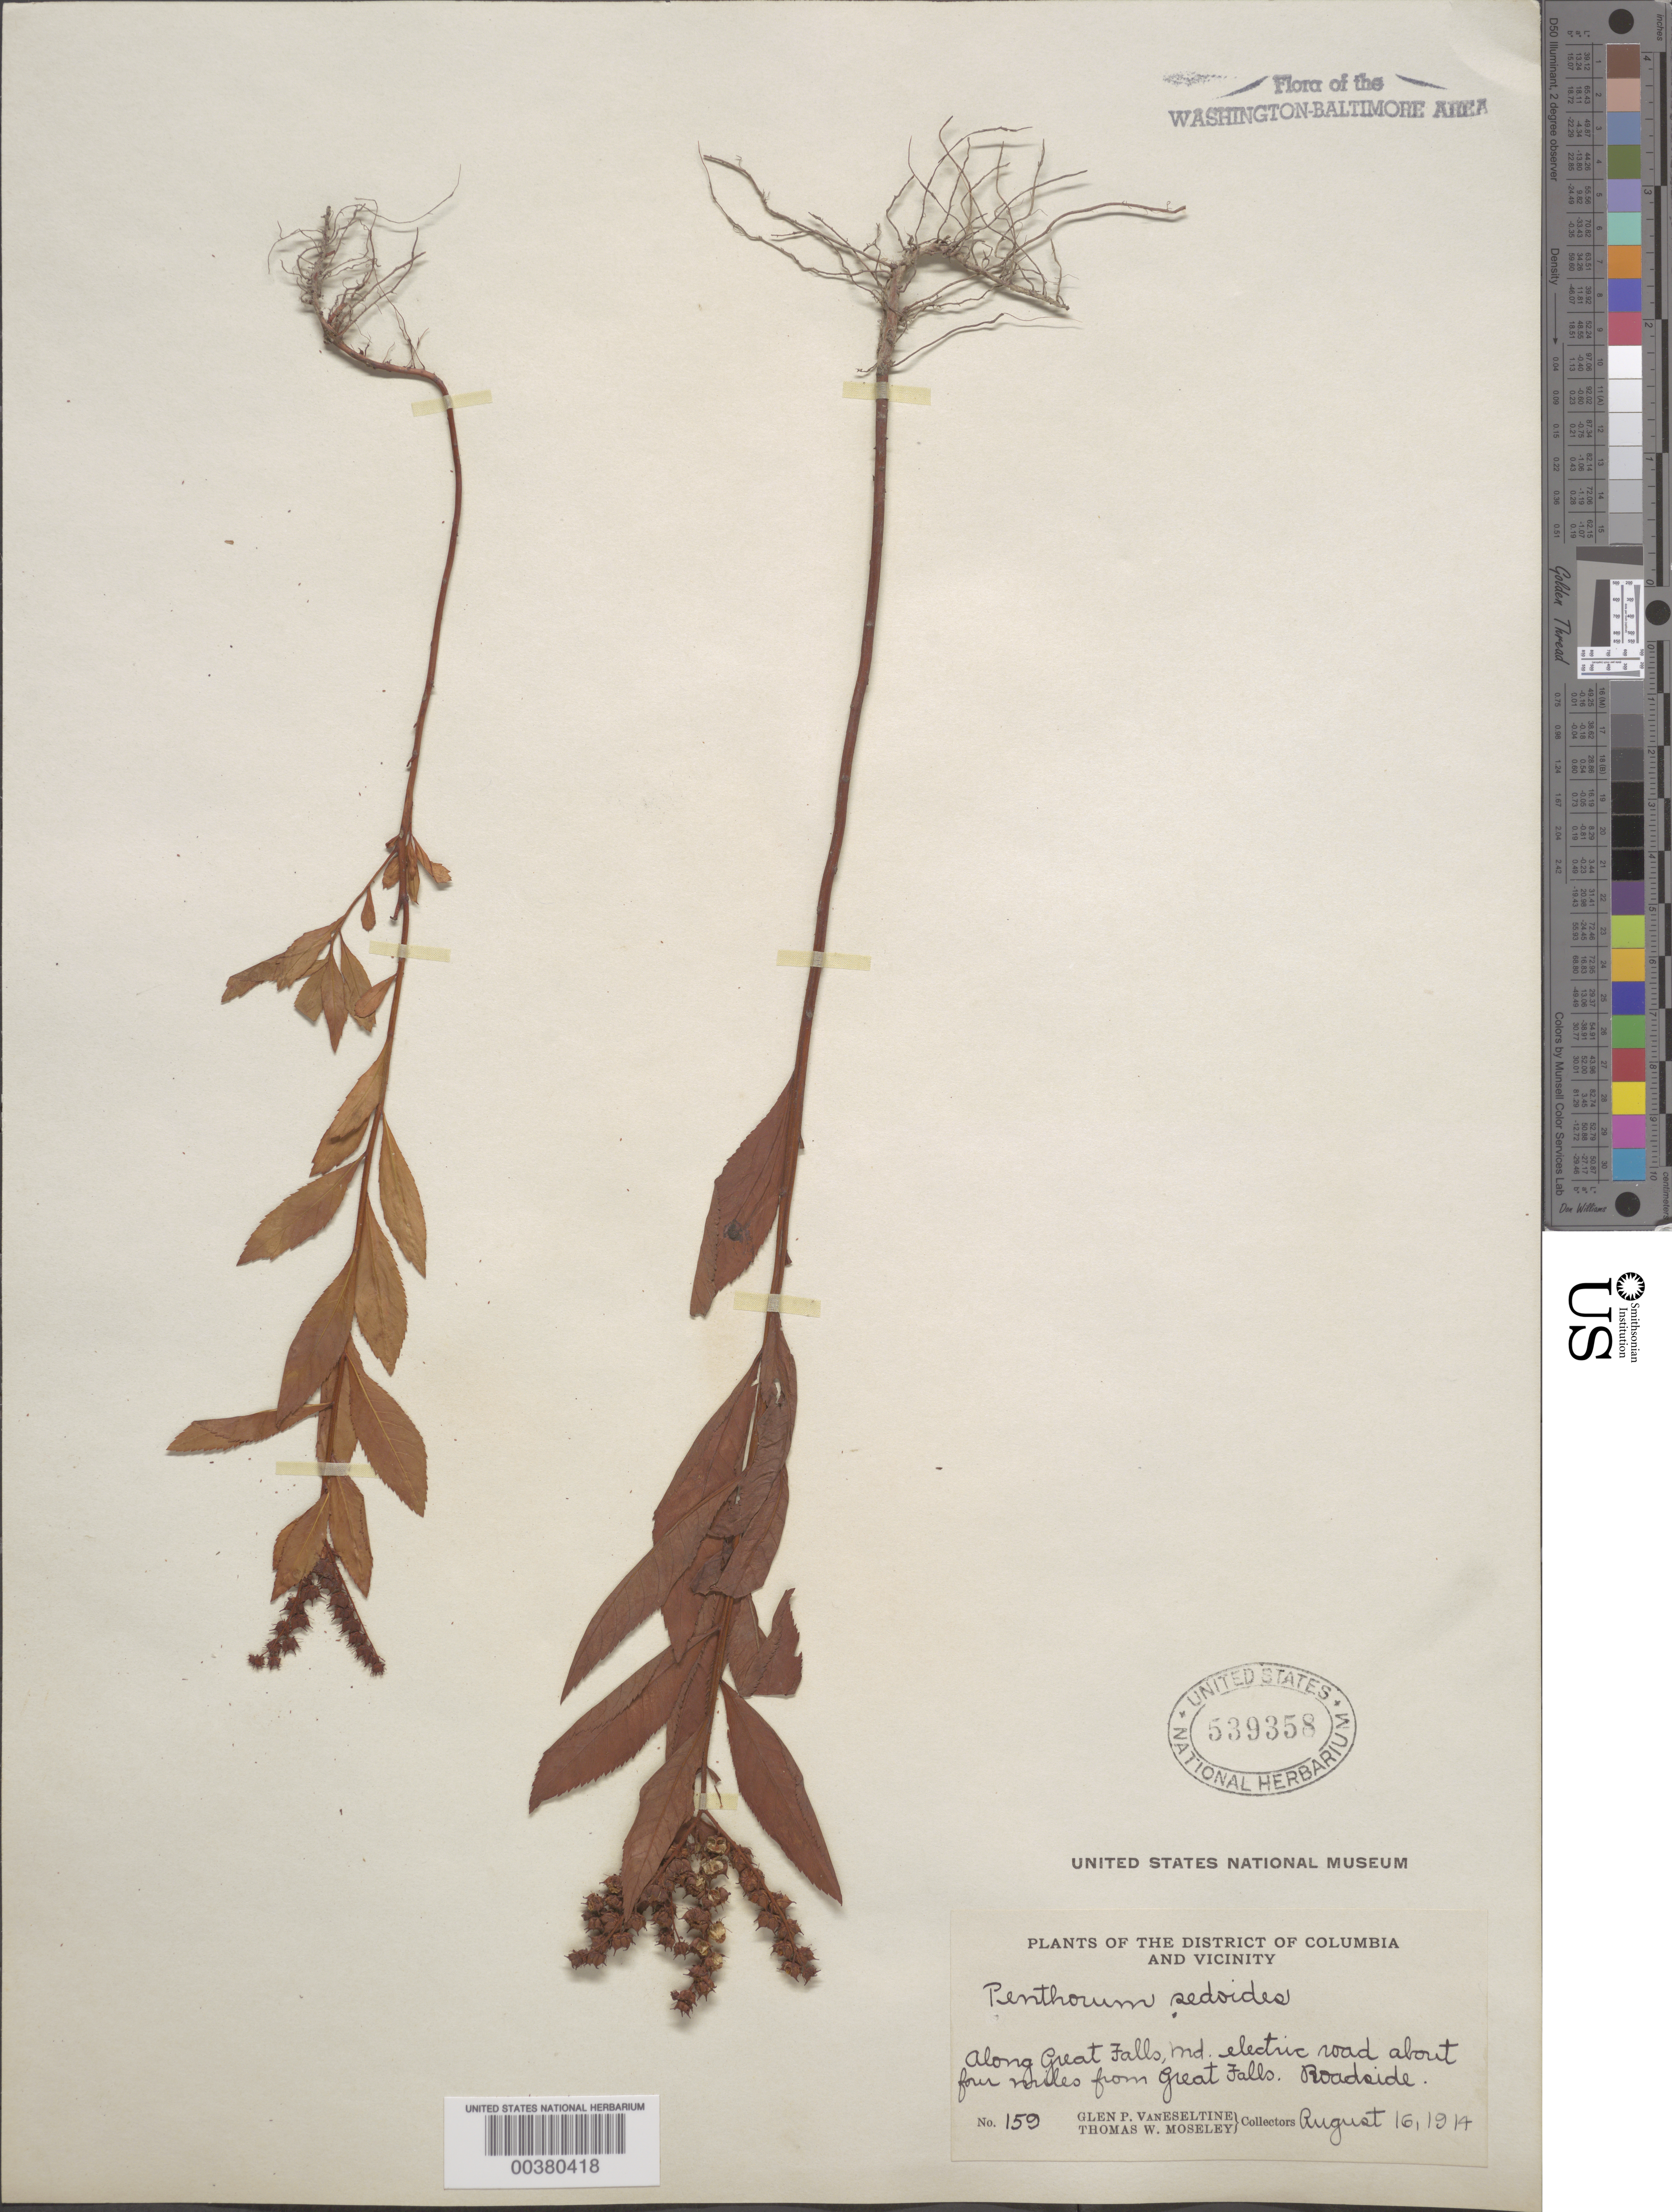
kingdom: Plantae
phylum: Tracheophyta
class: Magnoliopsida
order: Saxifragales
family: Penthoraceae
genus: Penthorum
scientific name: Penthorum sedoides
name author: L.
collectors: G. P. Van Eseltine & T. Moseley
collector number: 159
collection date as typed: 16 Aug 1914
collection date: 1914-08-16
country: United States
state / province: Maryland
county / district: Montgomery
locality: Great Falls Electric Road, Great Falls vicinity C. & O. Canal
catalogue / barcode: US 539358